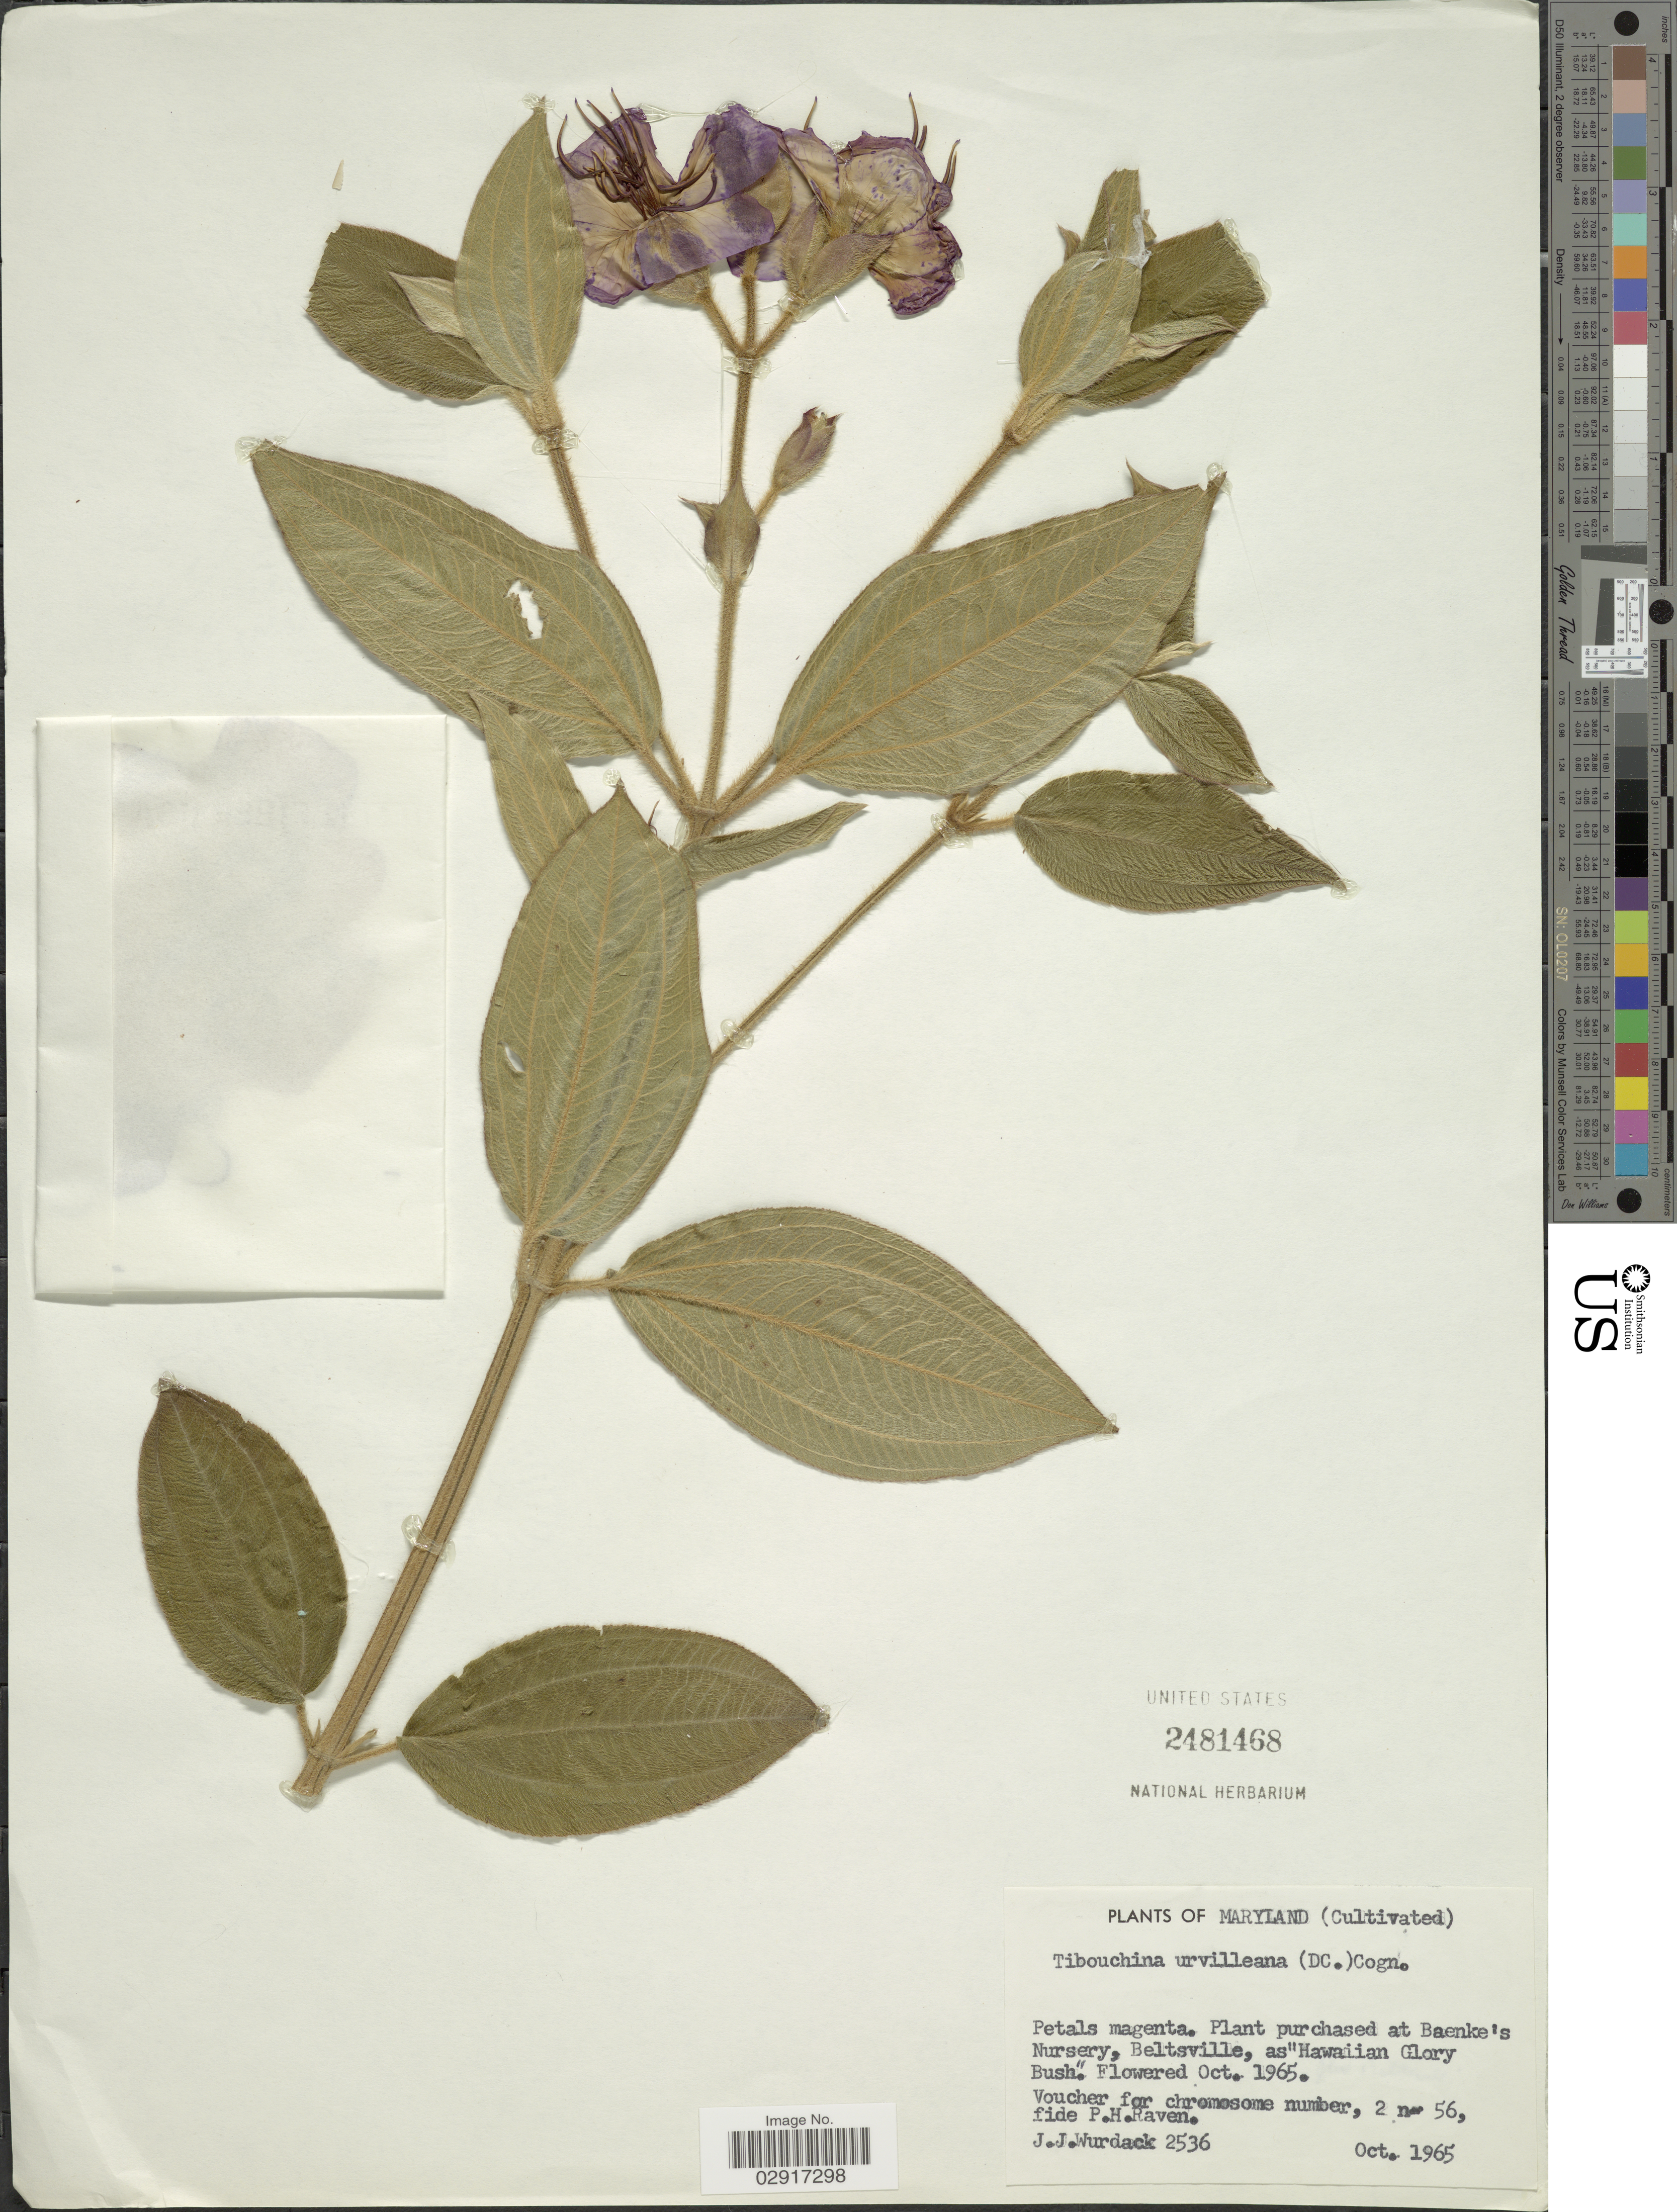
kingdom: Plantae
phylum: Tracheophyta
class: Magnoliopsida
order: Myrtales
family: Melastomataceae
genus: Pleroma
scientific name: Pleroma urvilleanum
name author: (DC.) P.J.F. Guim. & Michelang.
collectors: J. J. Wurdack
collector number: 2536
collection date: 1965-10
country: United States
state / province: Maryland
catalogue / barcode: US 2481468